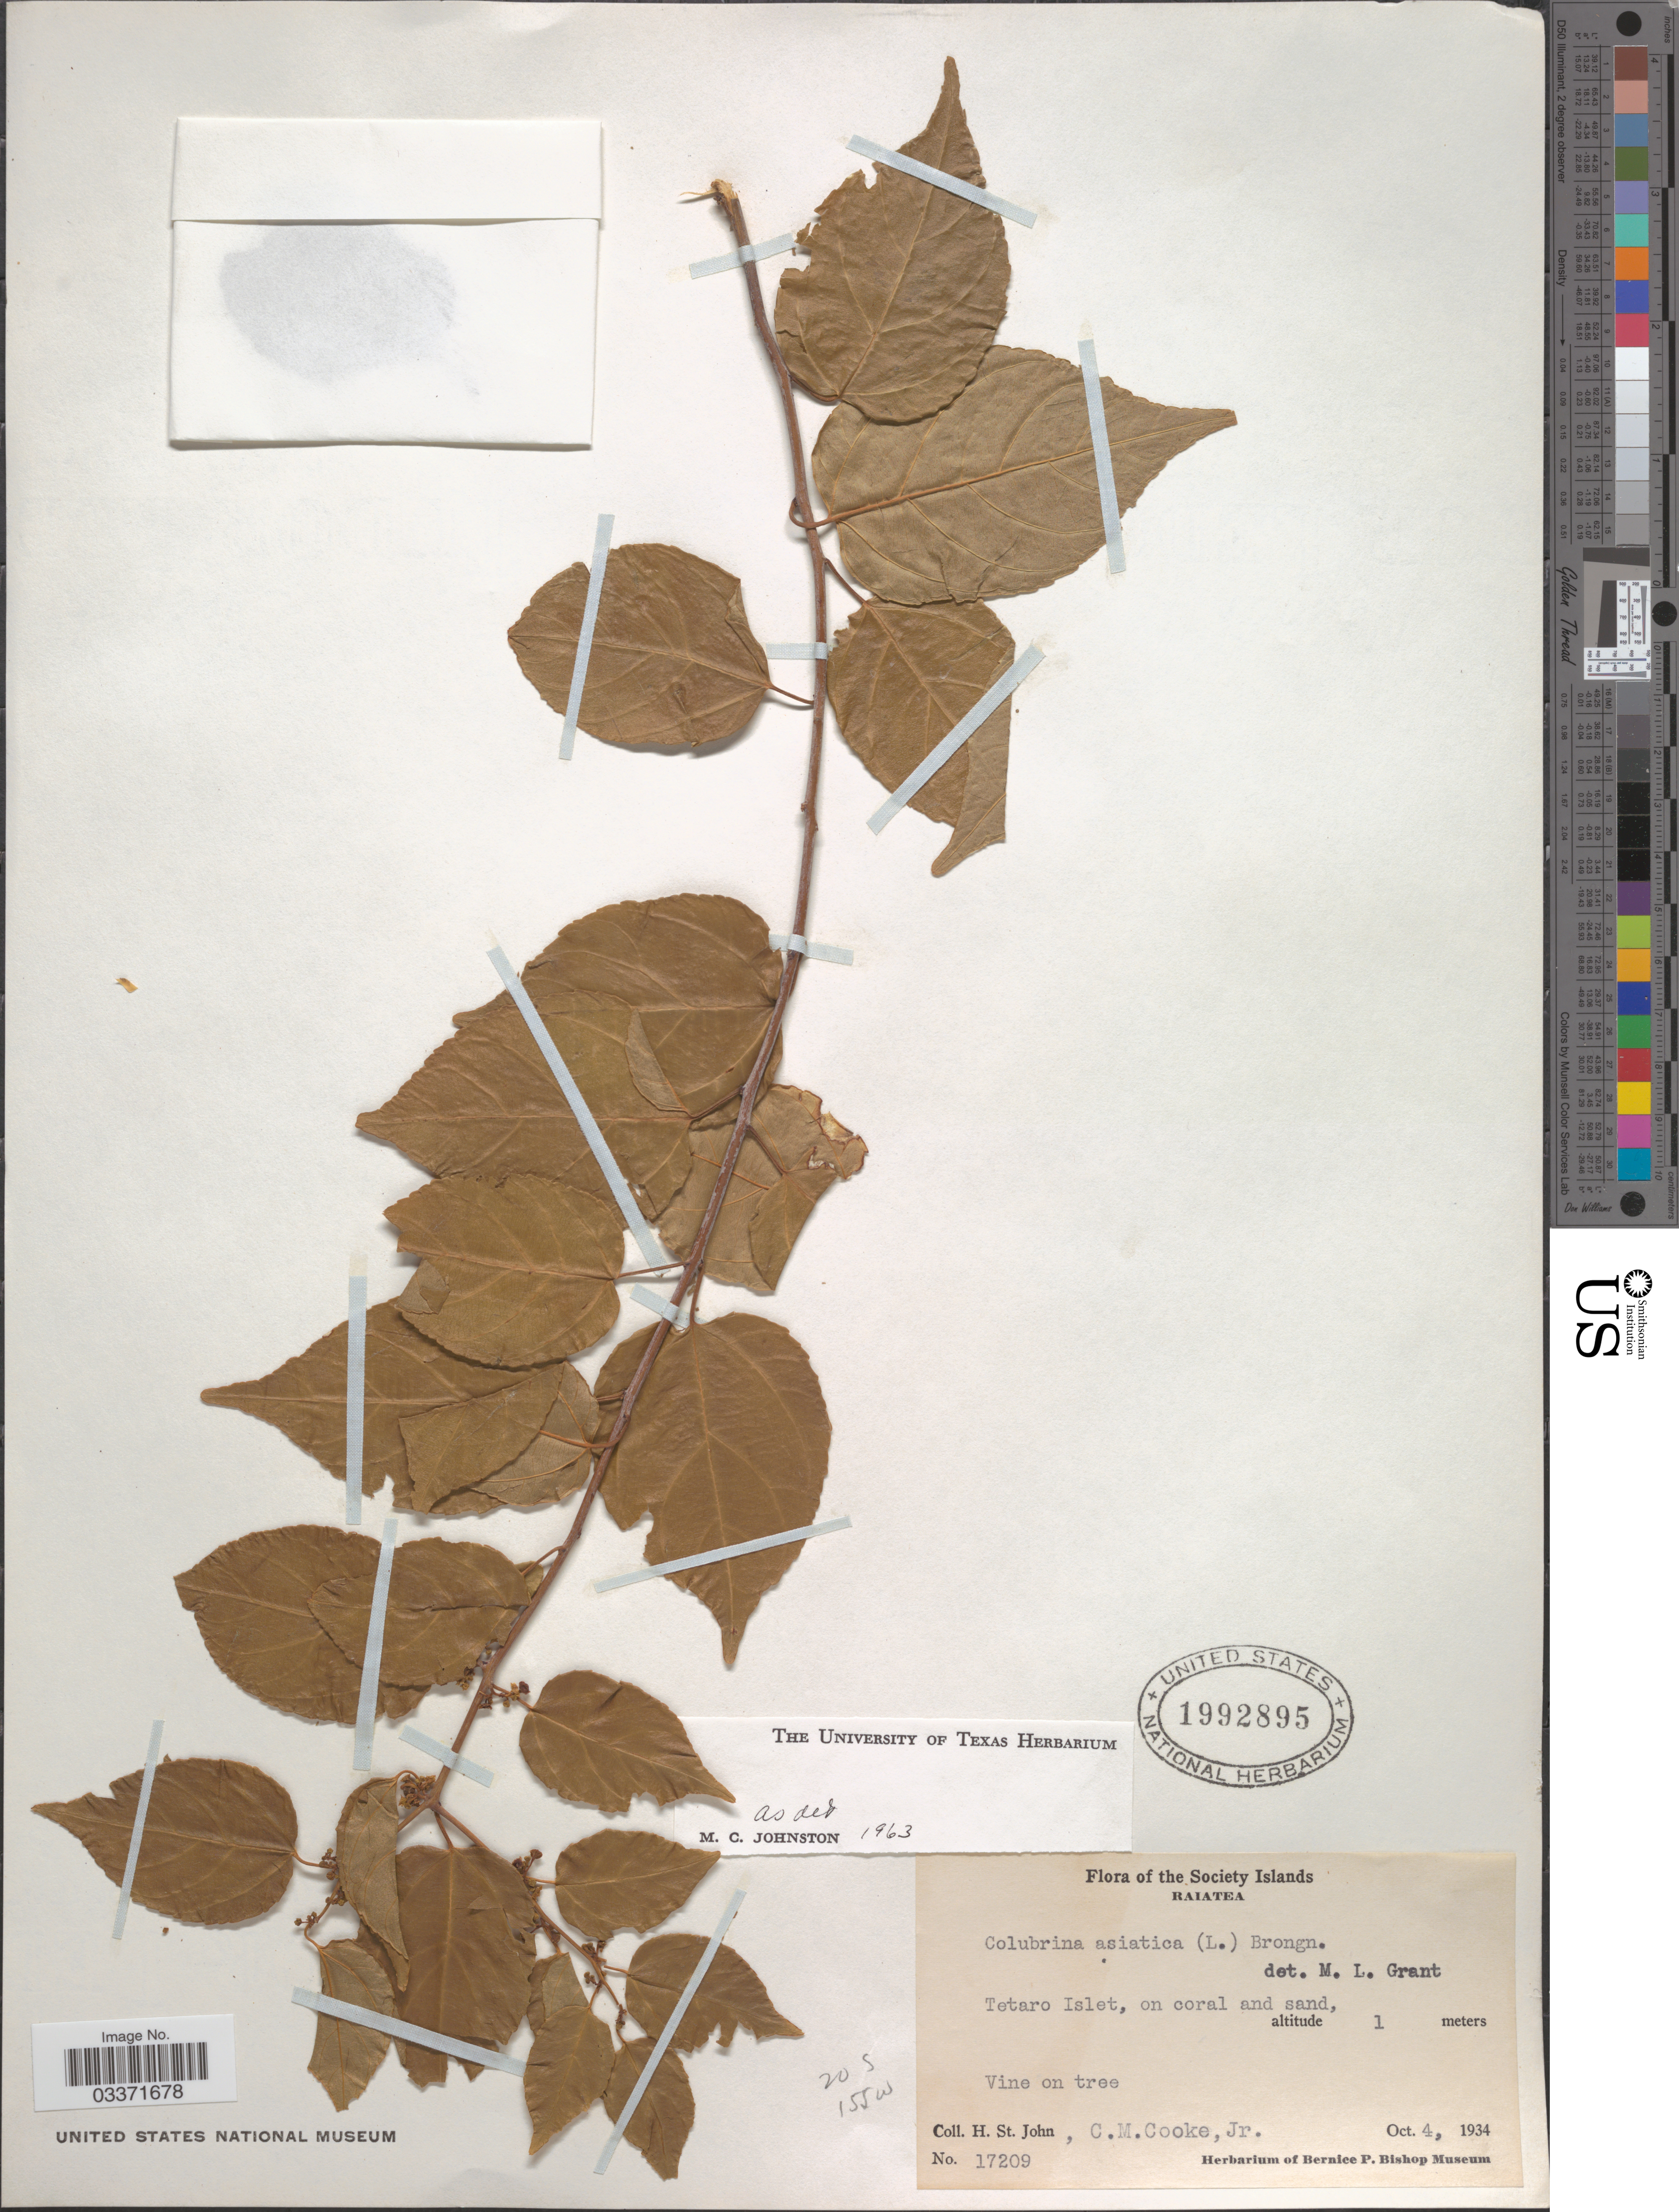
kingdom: Plantae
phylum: Tracheophyta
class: Magnoliopsida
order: Rosales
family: Rhamnaceae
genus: Colubrina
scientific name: Colubrina asiatica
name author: (L.) Brongn.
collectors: H. St. John & C. M. Cooke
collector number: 17209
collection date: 1934-10-04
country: French Polynesia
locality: Society Islands, Raiatea, Tetaro Islet.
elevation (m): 1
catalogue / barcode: US 1992895